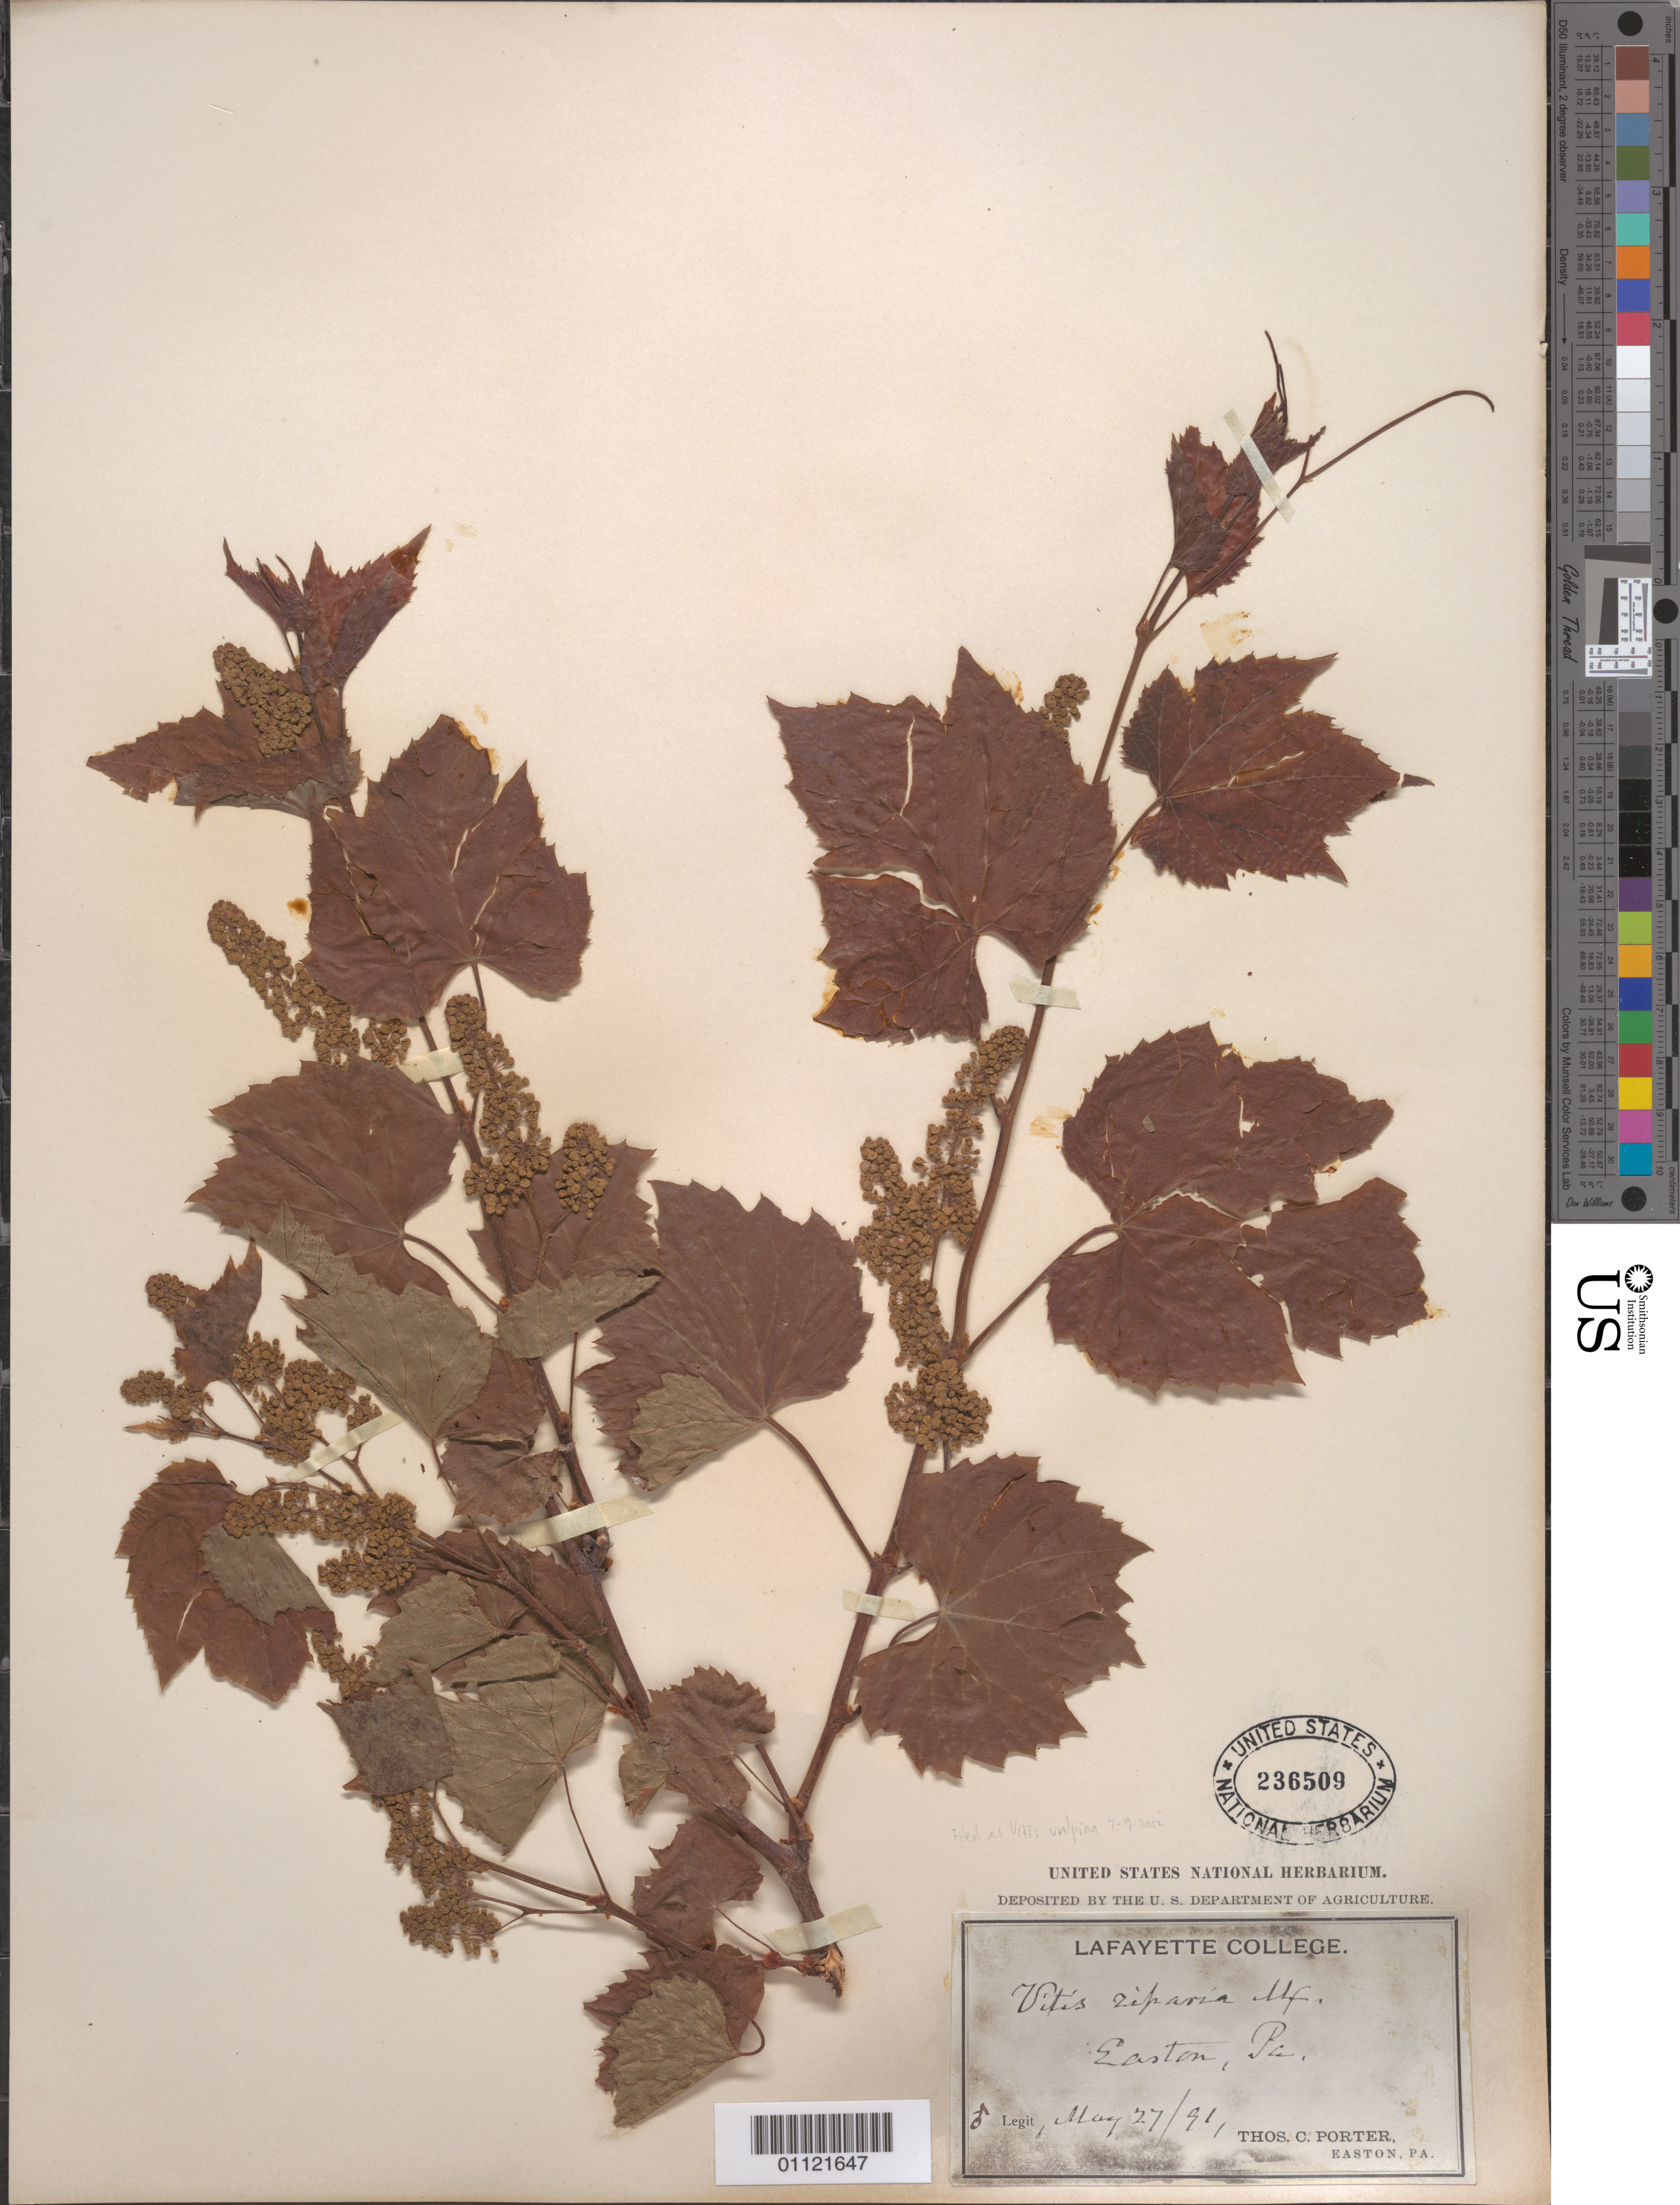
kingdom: Plantae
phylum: Tracheophyta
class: Magnoliopsida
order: Vitales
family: Vitaceae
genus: Vitis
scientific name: Vitis vulpina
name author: L.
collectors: T. C. Porter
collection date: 1891-05-27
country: United States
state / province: Pennsylvania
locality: Easton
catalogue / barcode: US 236509